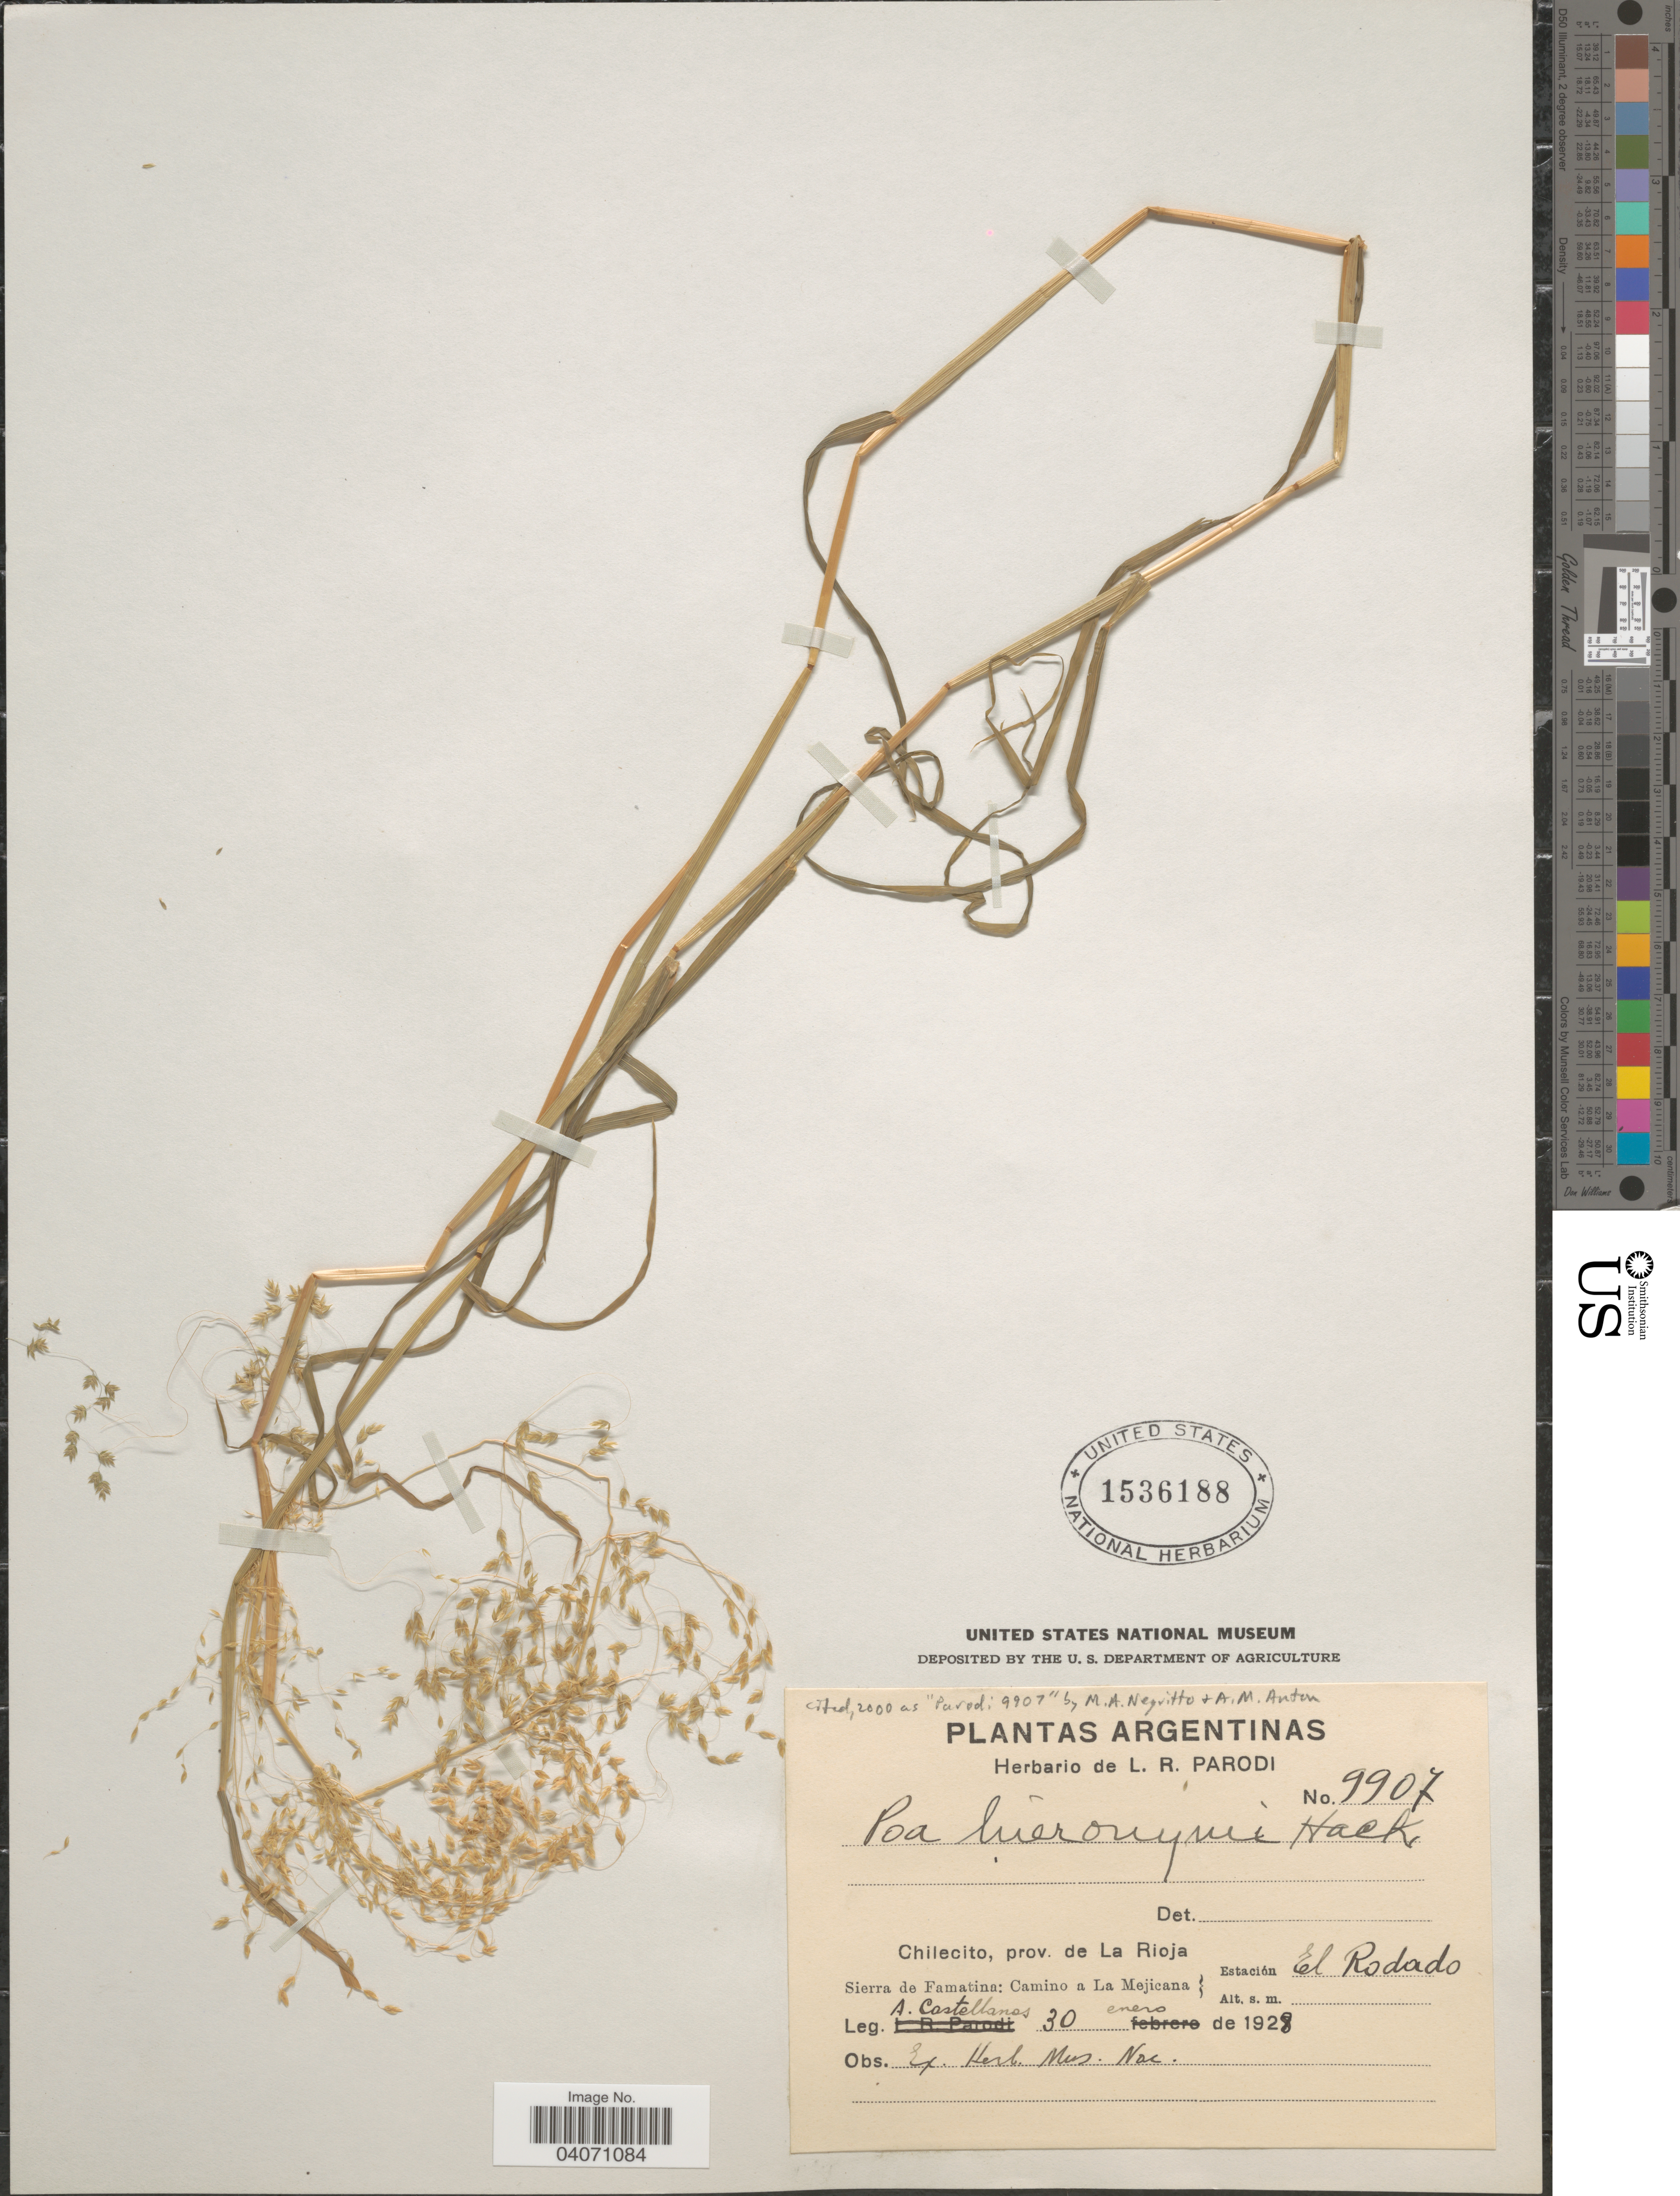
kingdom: Plantae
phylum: Tracheophyta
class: Liliopsida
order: Poales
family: Poaceae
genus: Poa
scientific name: Poa myriantha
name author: Hack. in Stuck.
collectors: A. Castellanos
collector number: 9907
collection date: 1928-01-30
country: Argentina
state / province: La Rioja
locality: Chilecito. Sierra de Famatina: Camino a La Mejicana. Estación El Rodado.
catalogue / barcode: US 1536188